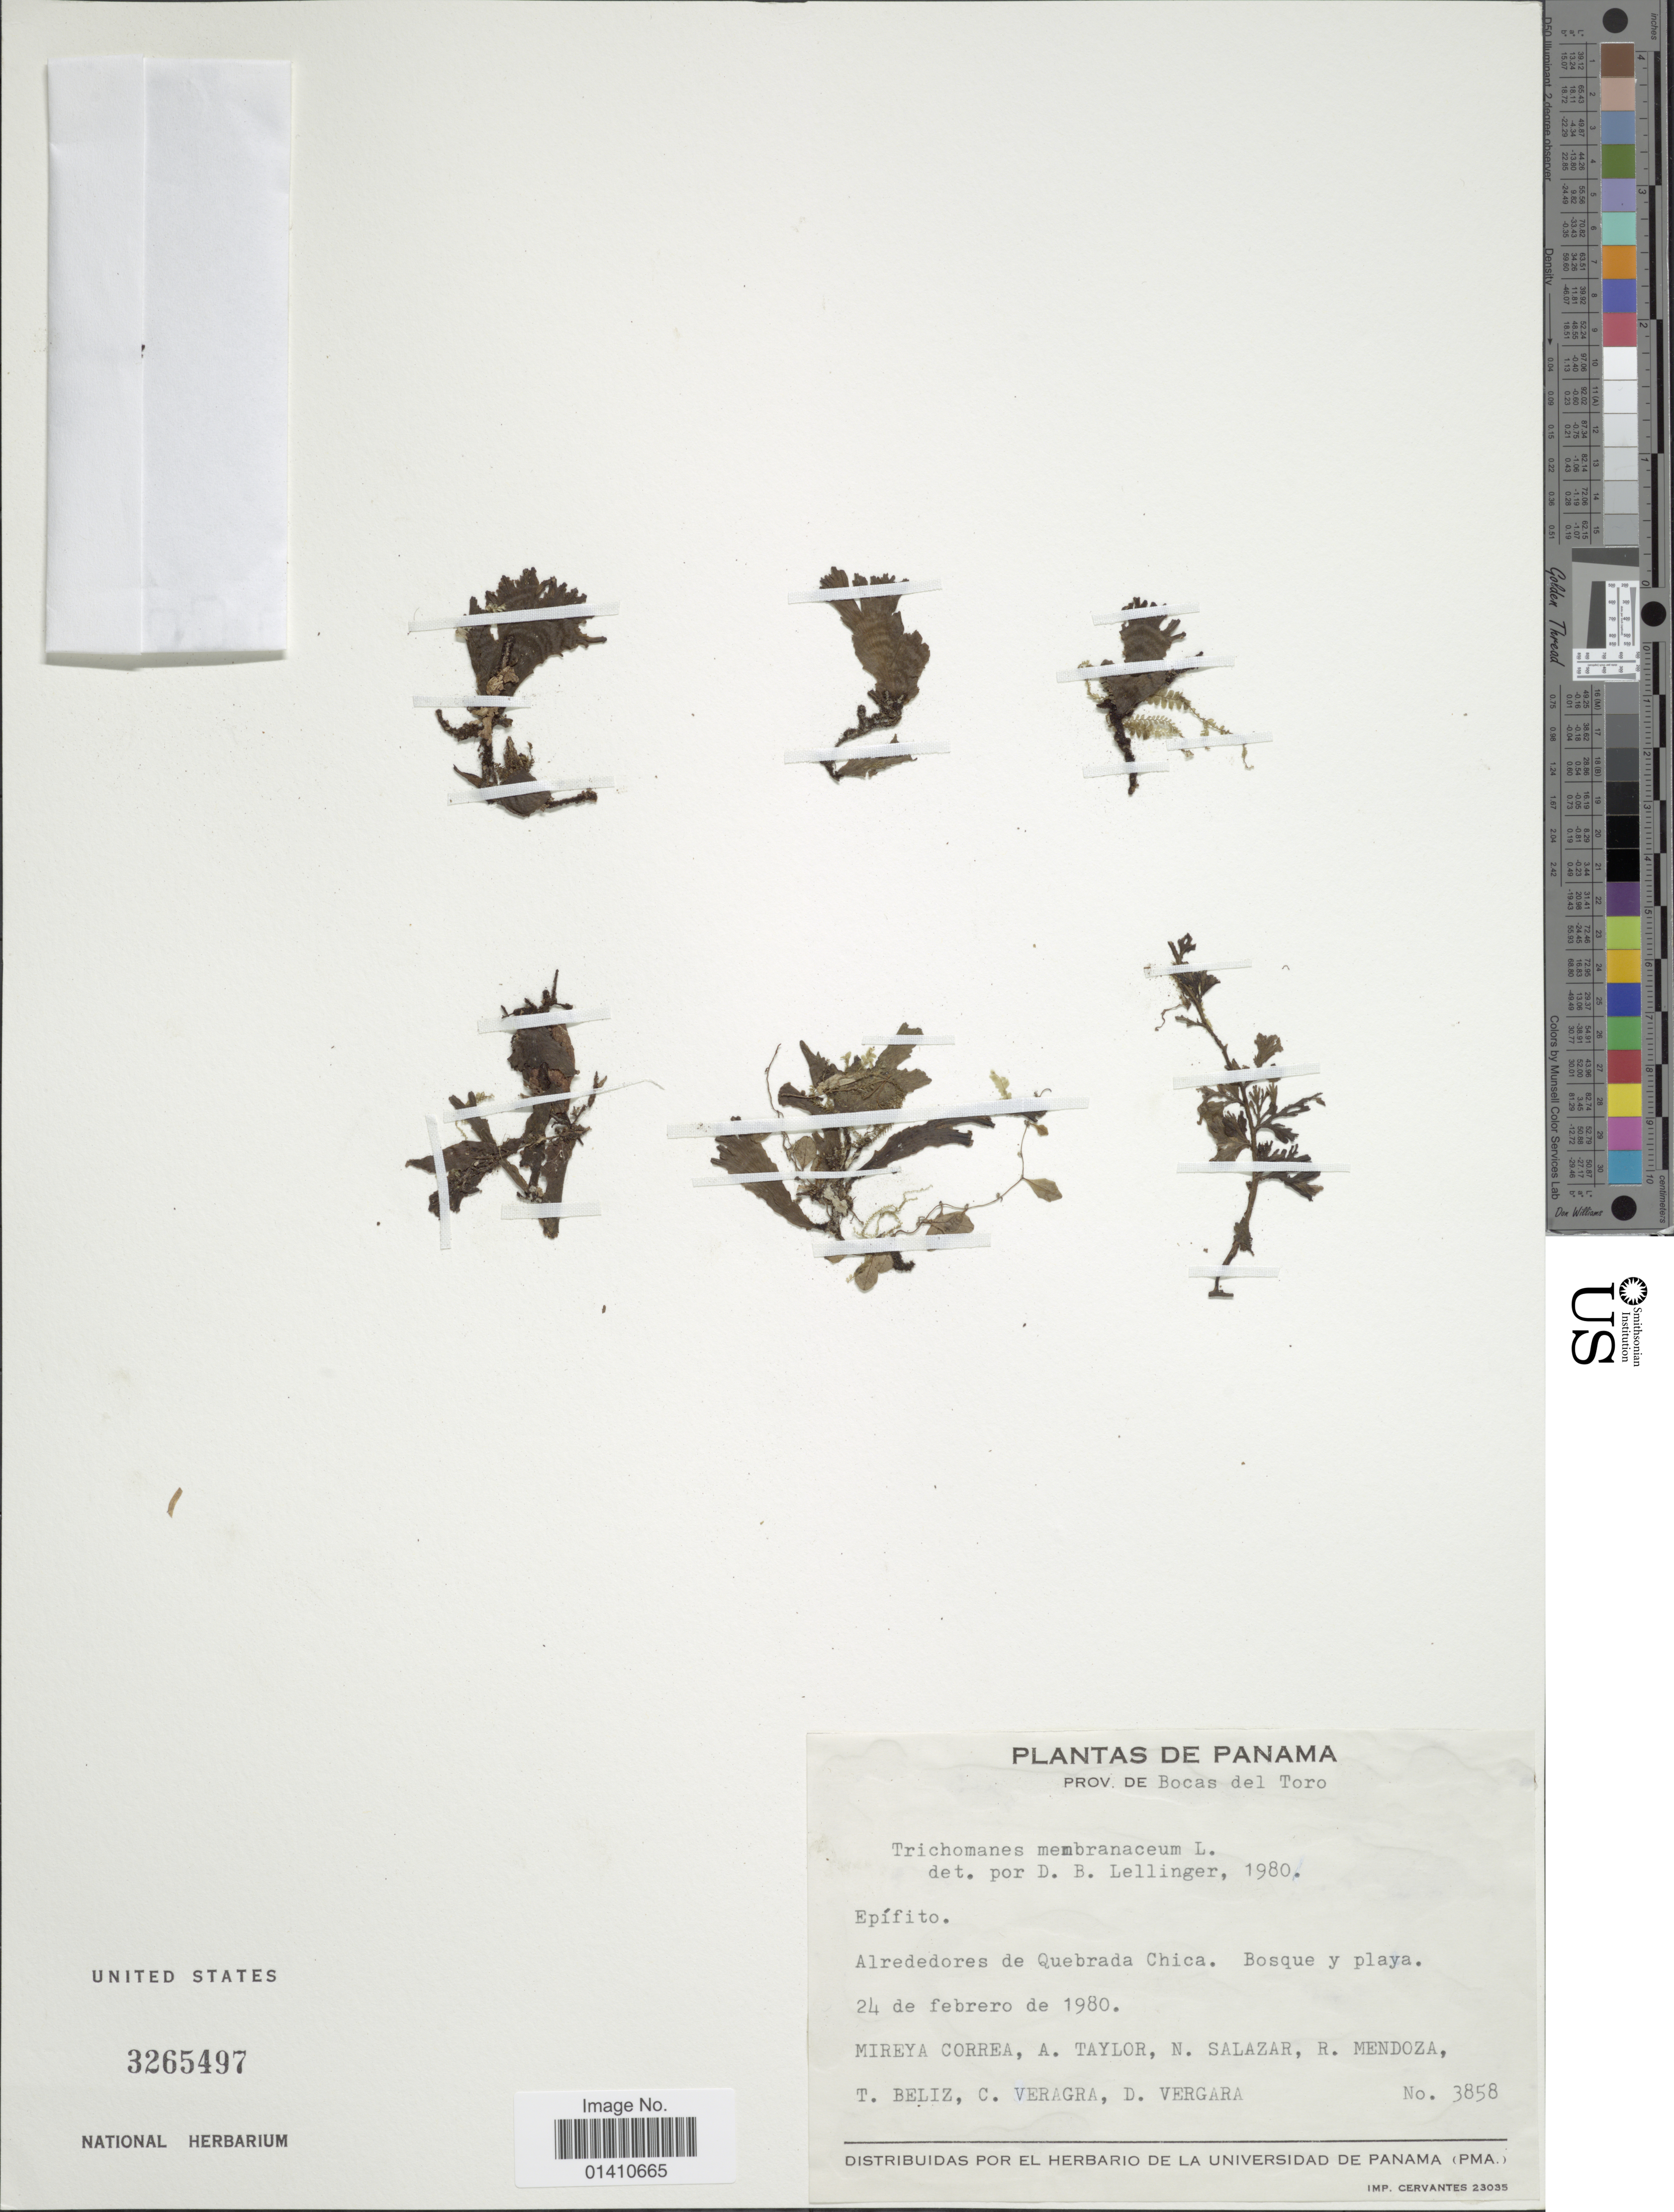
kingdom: Plantae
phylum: Tracheophyta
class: Polypodiopsida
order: Hymenophyllales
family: Hymenophyllaceae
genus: Didymoglossum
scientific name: Didymoglossum membranaceum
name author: (L.) Vareschi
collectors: M. Correa, A. Taylor, N. Salazar, R. Mendoza & et al.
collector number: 3858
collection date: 1980-02-24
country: Panama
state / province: Bocas del Toro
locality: Alrededores de Quebrada Chica. Bosque y playa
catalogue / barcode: US 3265497